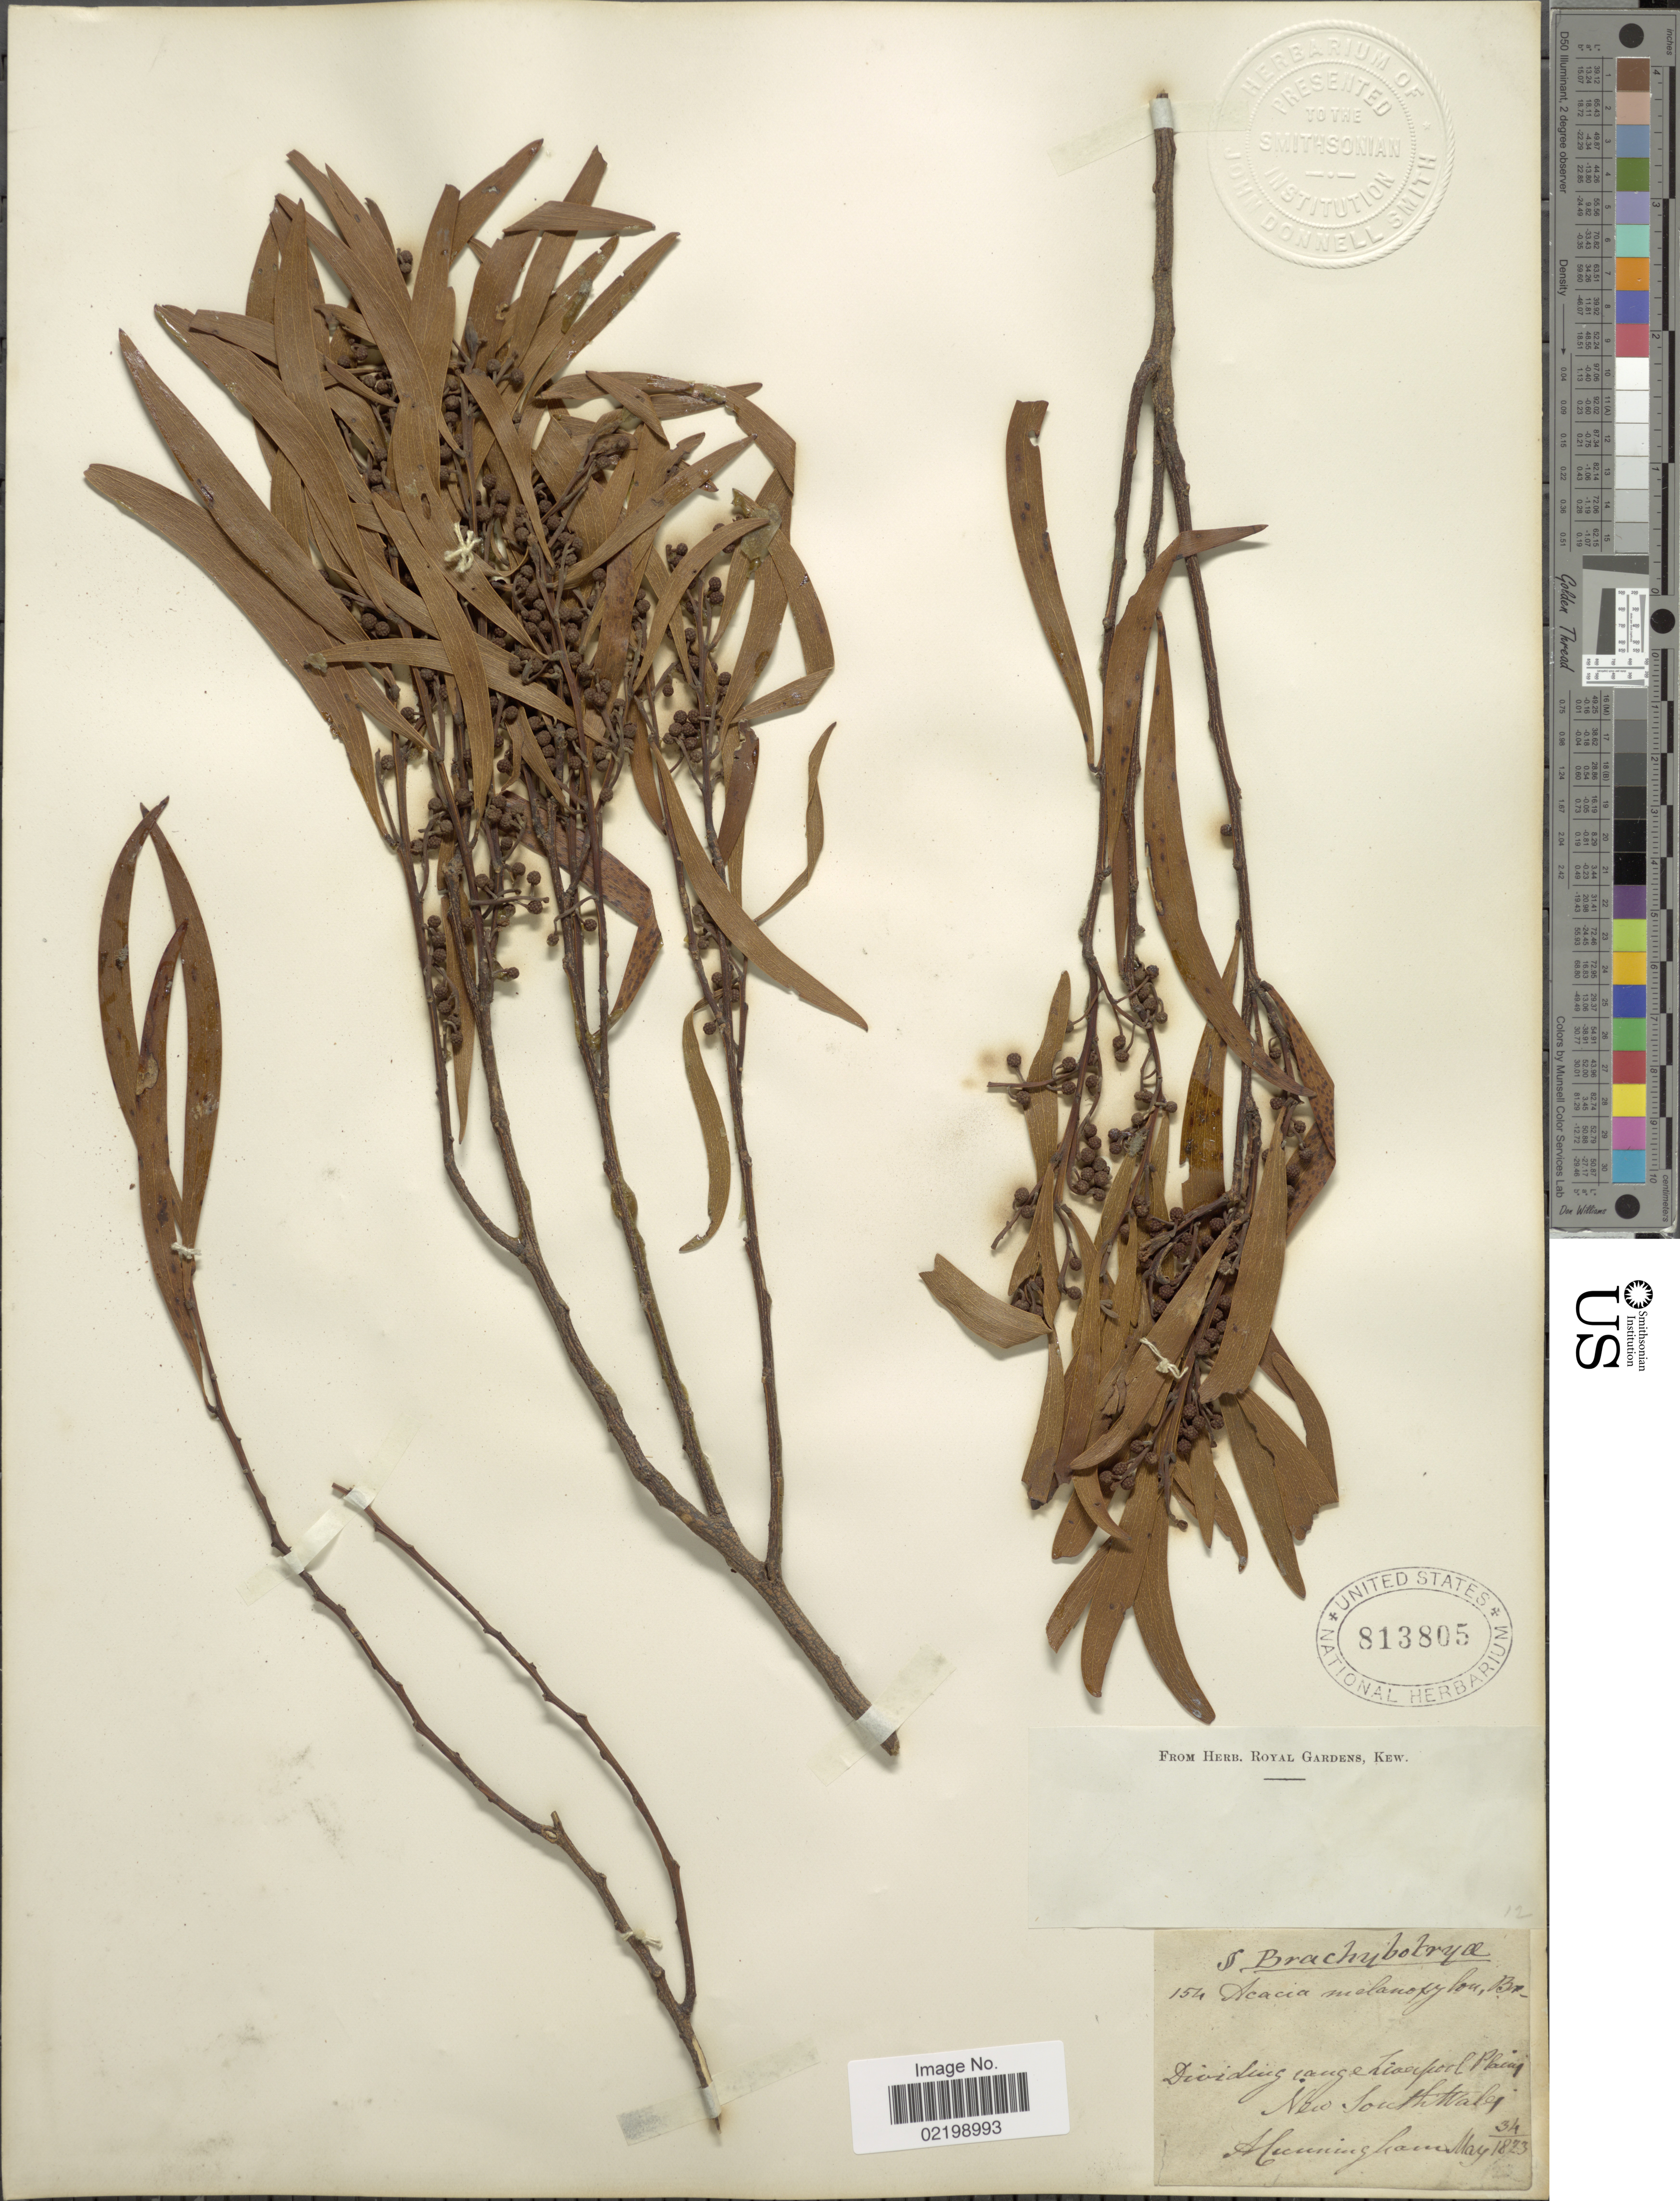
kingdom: Plantae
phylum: Tracheophyta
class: Magnoliopsida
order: Fabales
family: Fabaceae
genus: Acacia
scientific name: Acacia melanoxylon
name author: R. Br.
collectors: A. Cunningham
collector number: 154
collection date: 1823-05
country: Australia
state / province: New South Wales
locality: Dividing cauge , [illegible text]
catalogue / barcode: US 813805